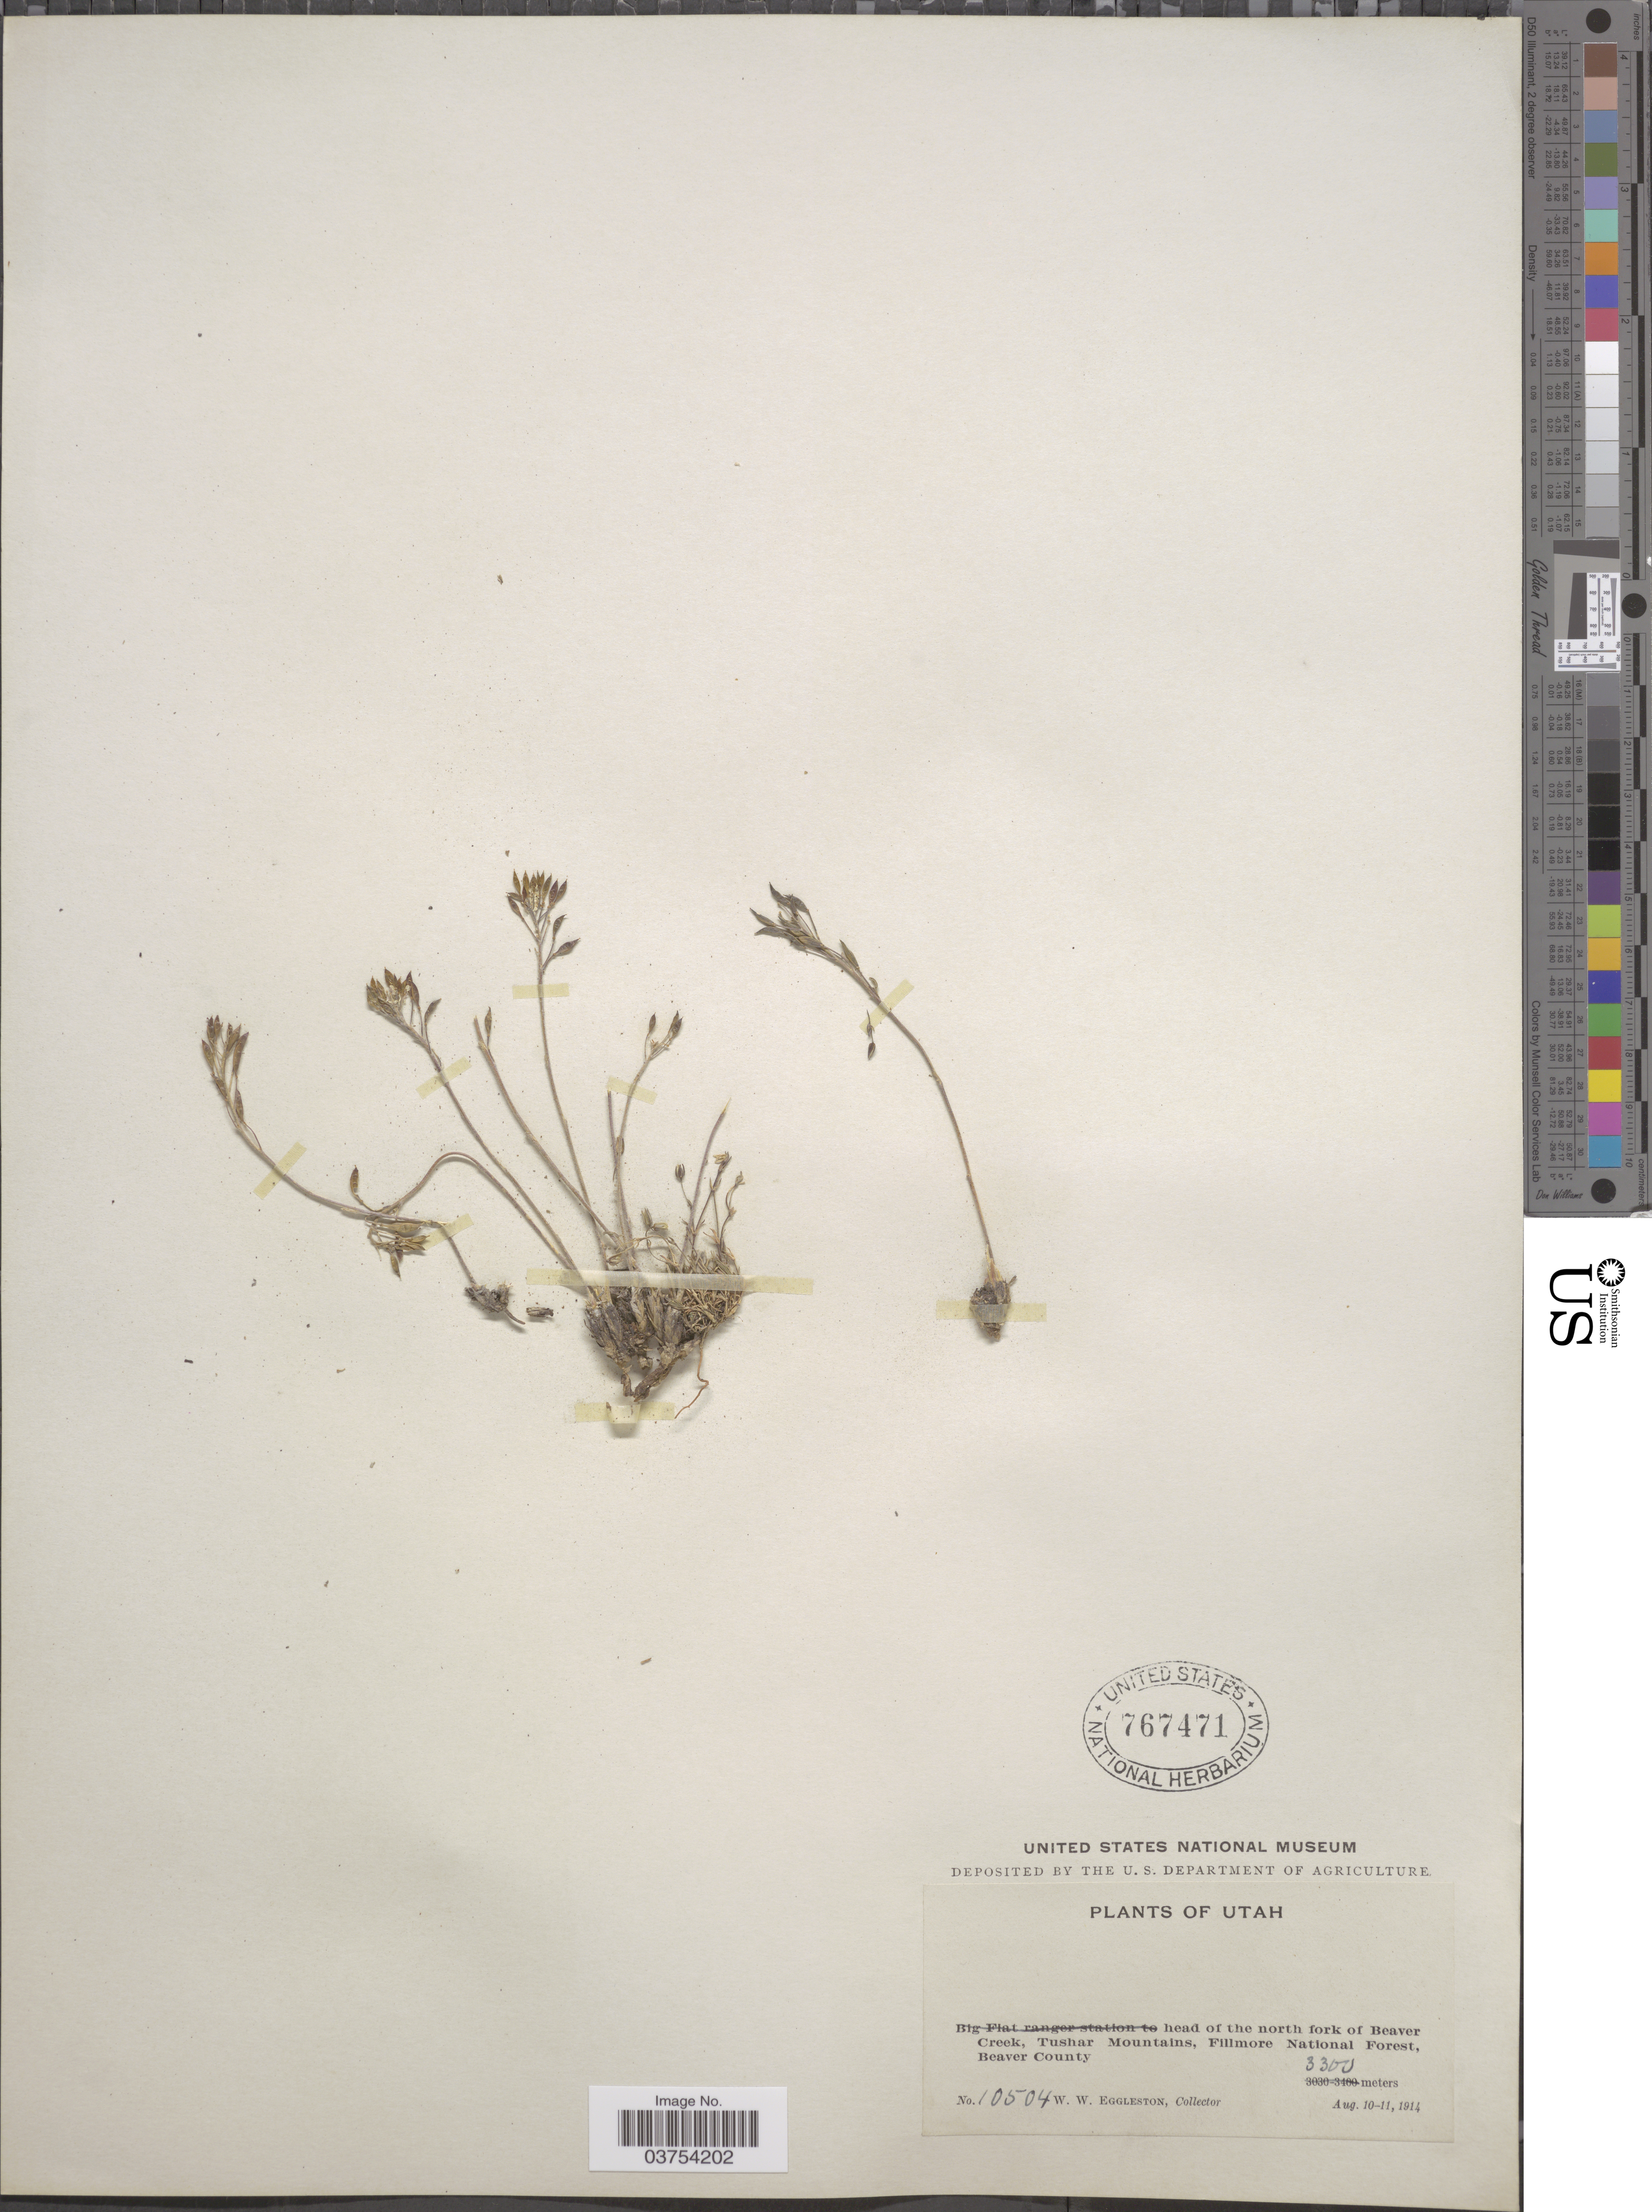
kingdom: Plantae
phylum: Tracheophyta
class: Magnoliopsida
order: Brassicales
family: Brassicaceae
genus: Smelowskia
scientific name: Smelowskia calycina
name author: (Stephan) C.A. Mey.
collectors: W. W. Eggleston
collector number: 10504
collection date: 1914-08-10/1914-08-11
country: United States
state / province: Utah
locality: Head of the north fork of Beaver Creek, Tushar Mountains, Fillmore National Forest, Beaver County.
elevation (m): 3300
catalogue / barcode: US 767471